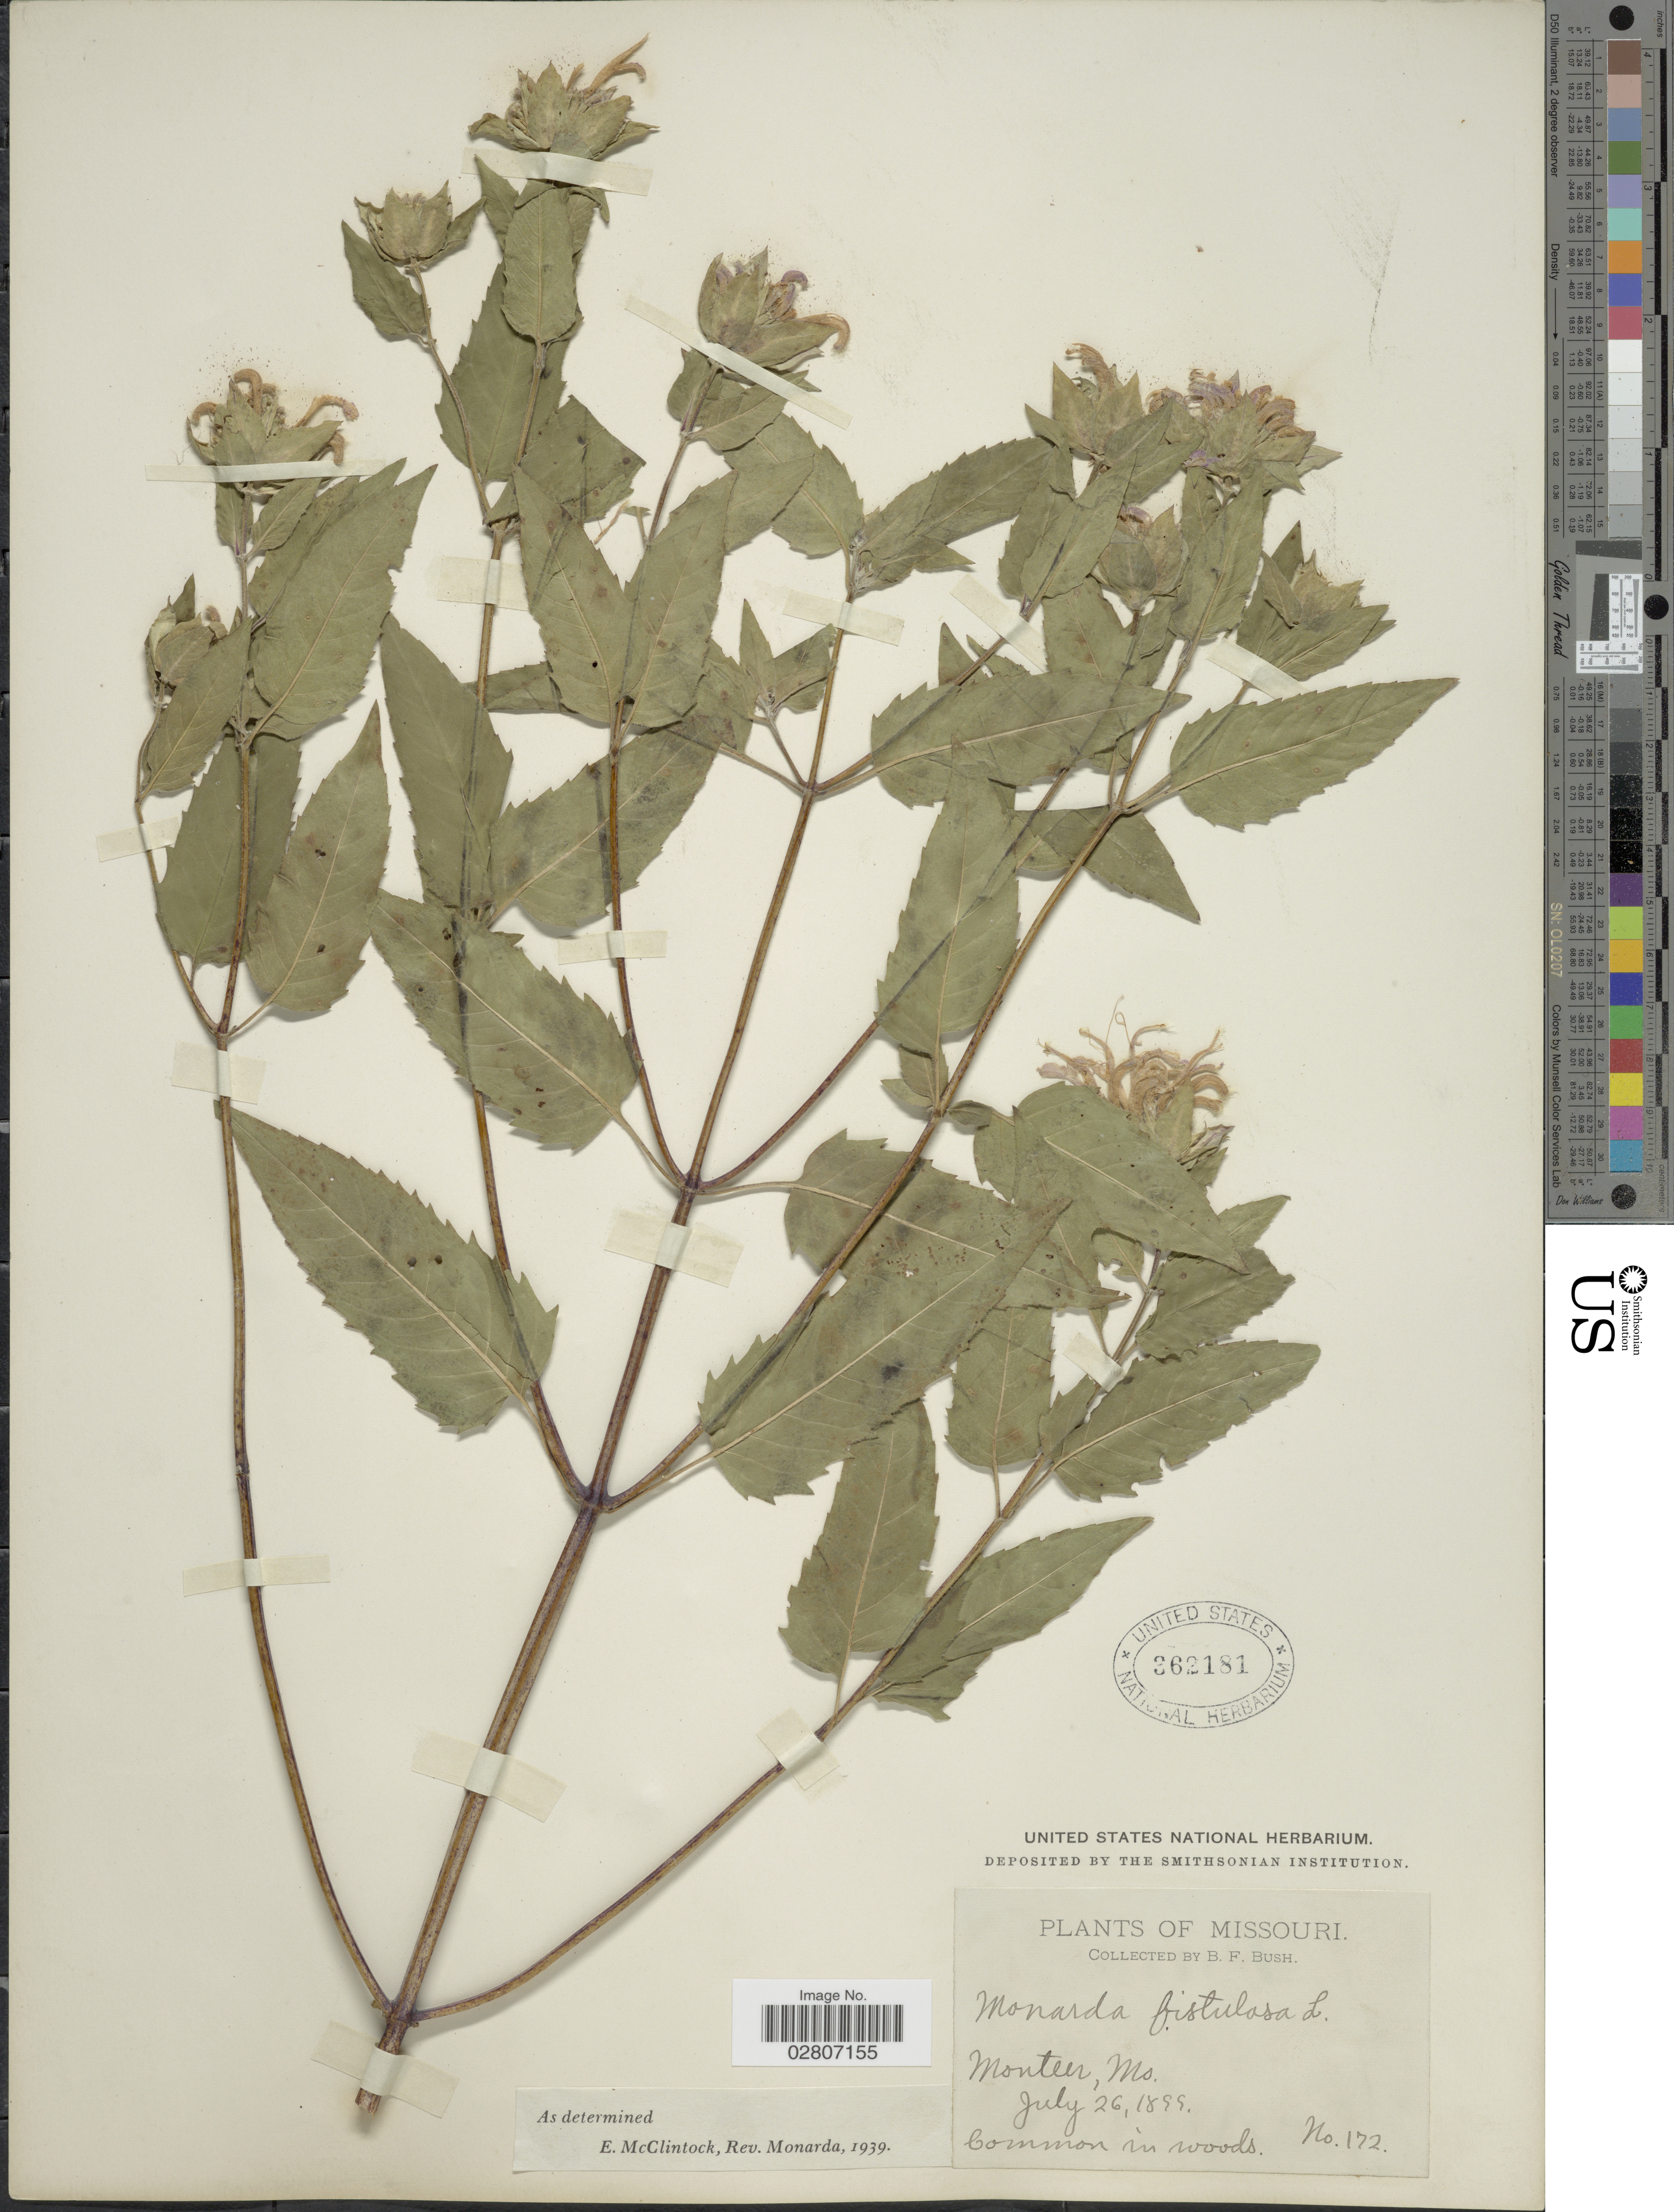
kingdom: Plantae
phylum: Tracheophyta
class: Magnoliopsida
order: Lamiales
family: Lamiaceae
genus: Monarda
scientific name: Monarda fistulosa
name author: L.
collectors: B. F. Bush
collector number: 172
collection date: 1899-07-26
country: United States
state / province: Missouri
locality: Monteer.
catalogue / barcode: US 362181